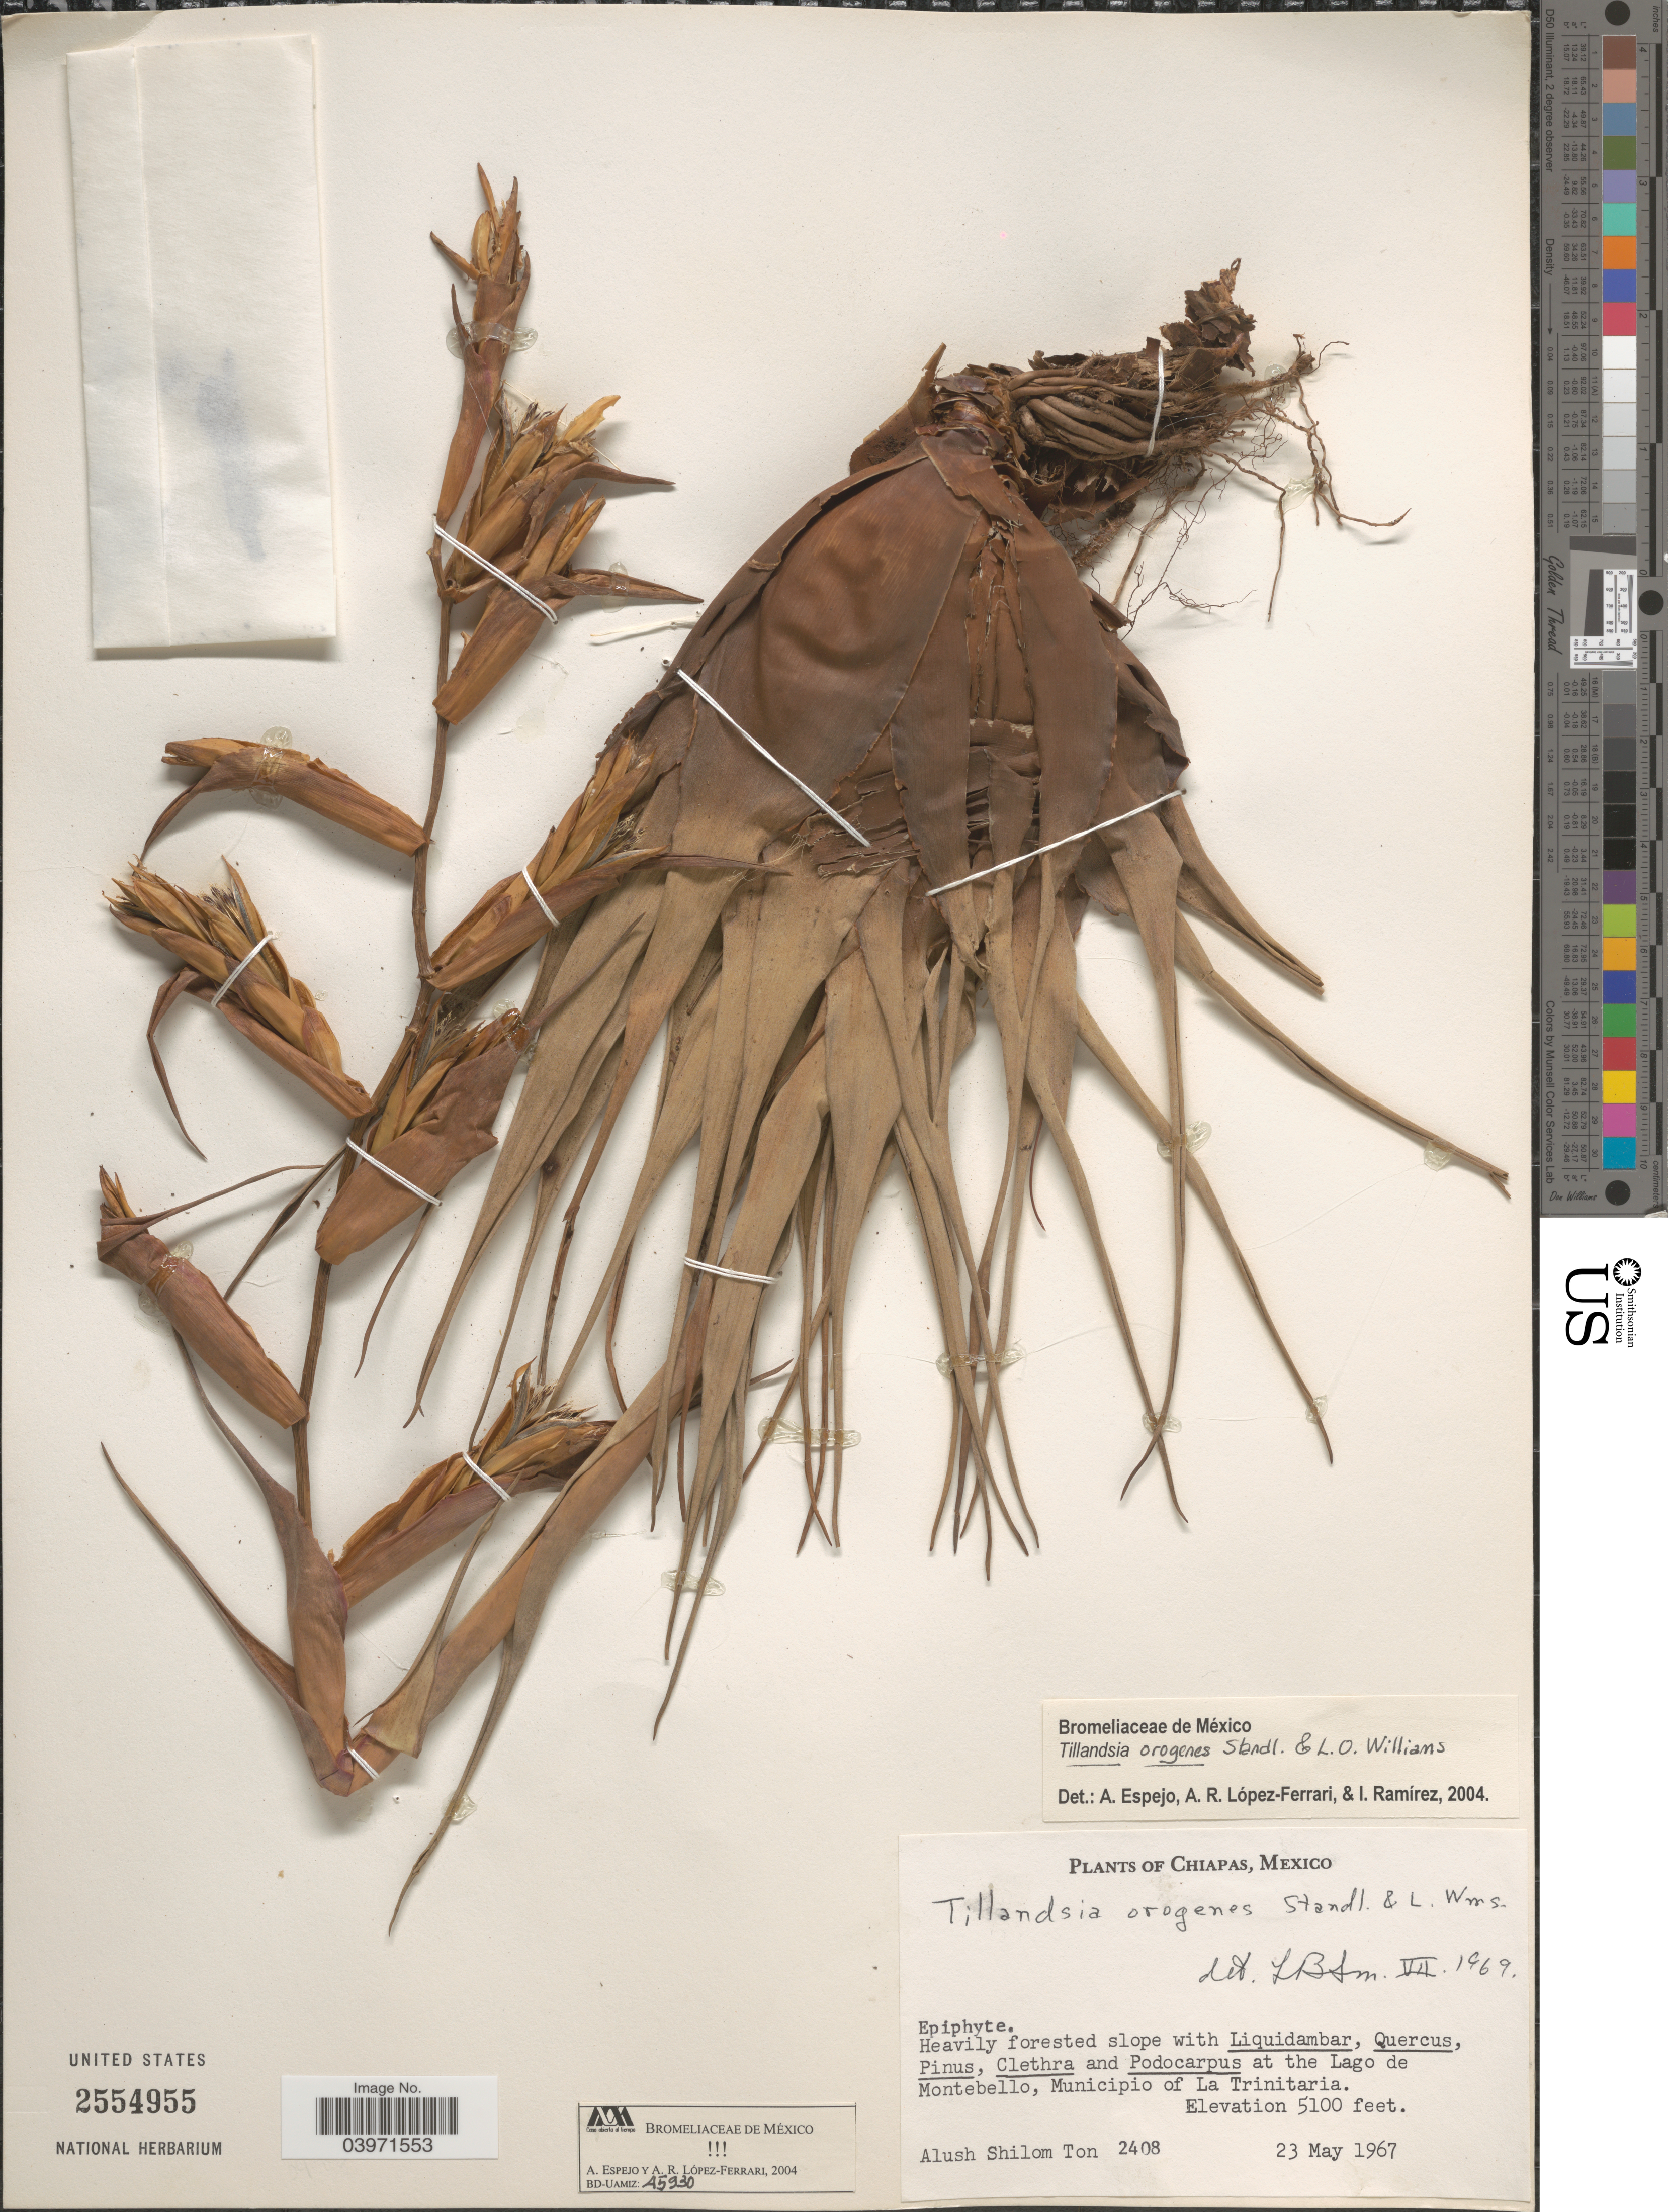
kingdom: Plantae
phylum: Tracheophyta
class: Liliopsida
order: Poales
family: Bromeliaceae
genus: Tillandsia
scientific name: Tillandsia orogenes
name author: Standl. & L.O. Williams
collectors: A. S. Ton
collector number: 2408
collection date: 1967-05-23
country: Mexico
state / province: Chiapas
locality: At the Lago de Montebello, Municipio of La Trinitaria.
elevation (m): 1554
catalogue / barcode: US 2554955